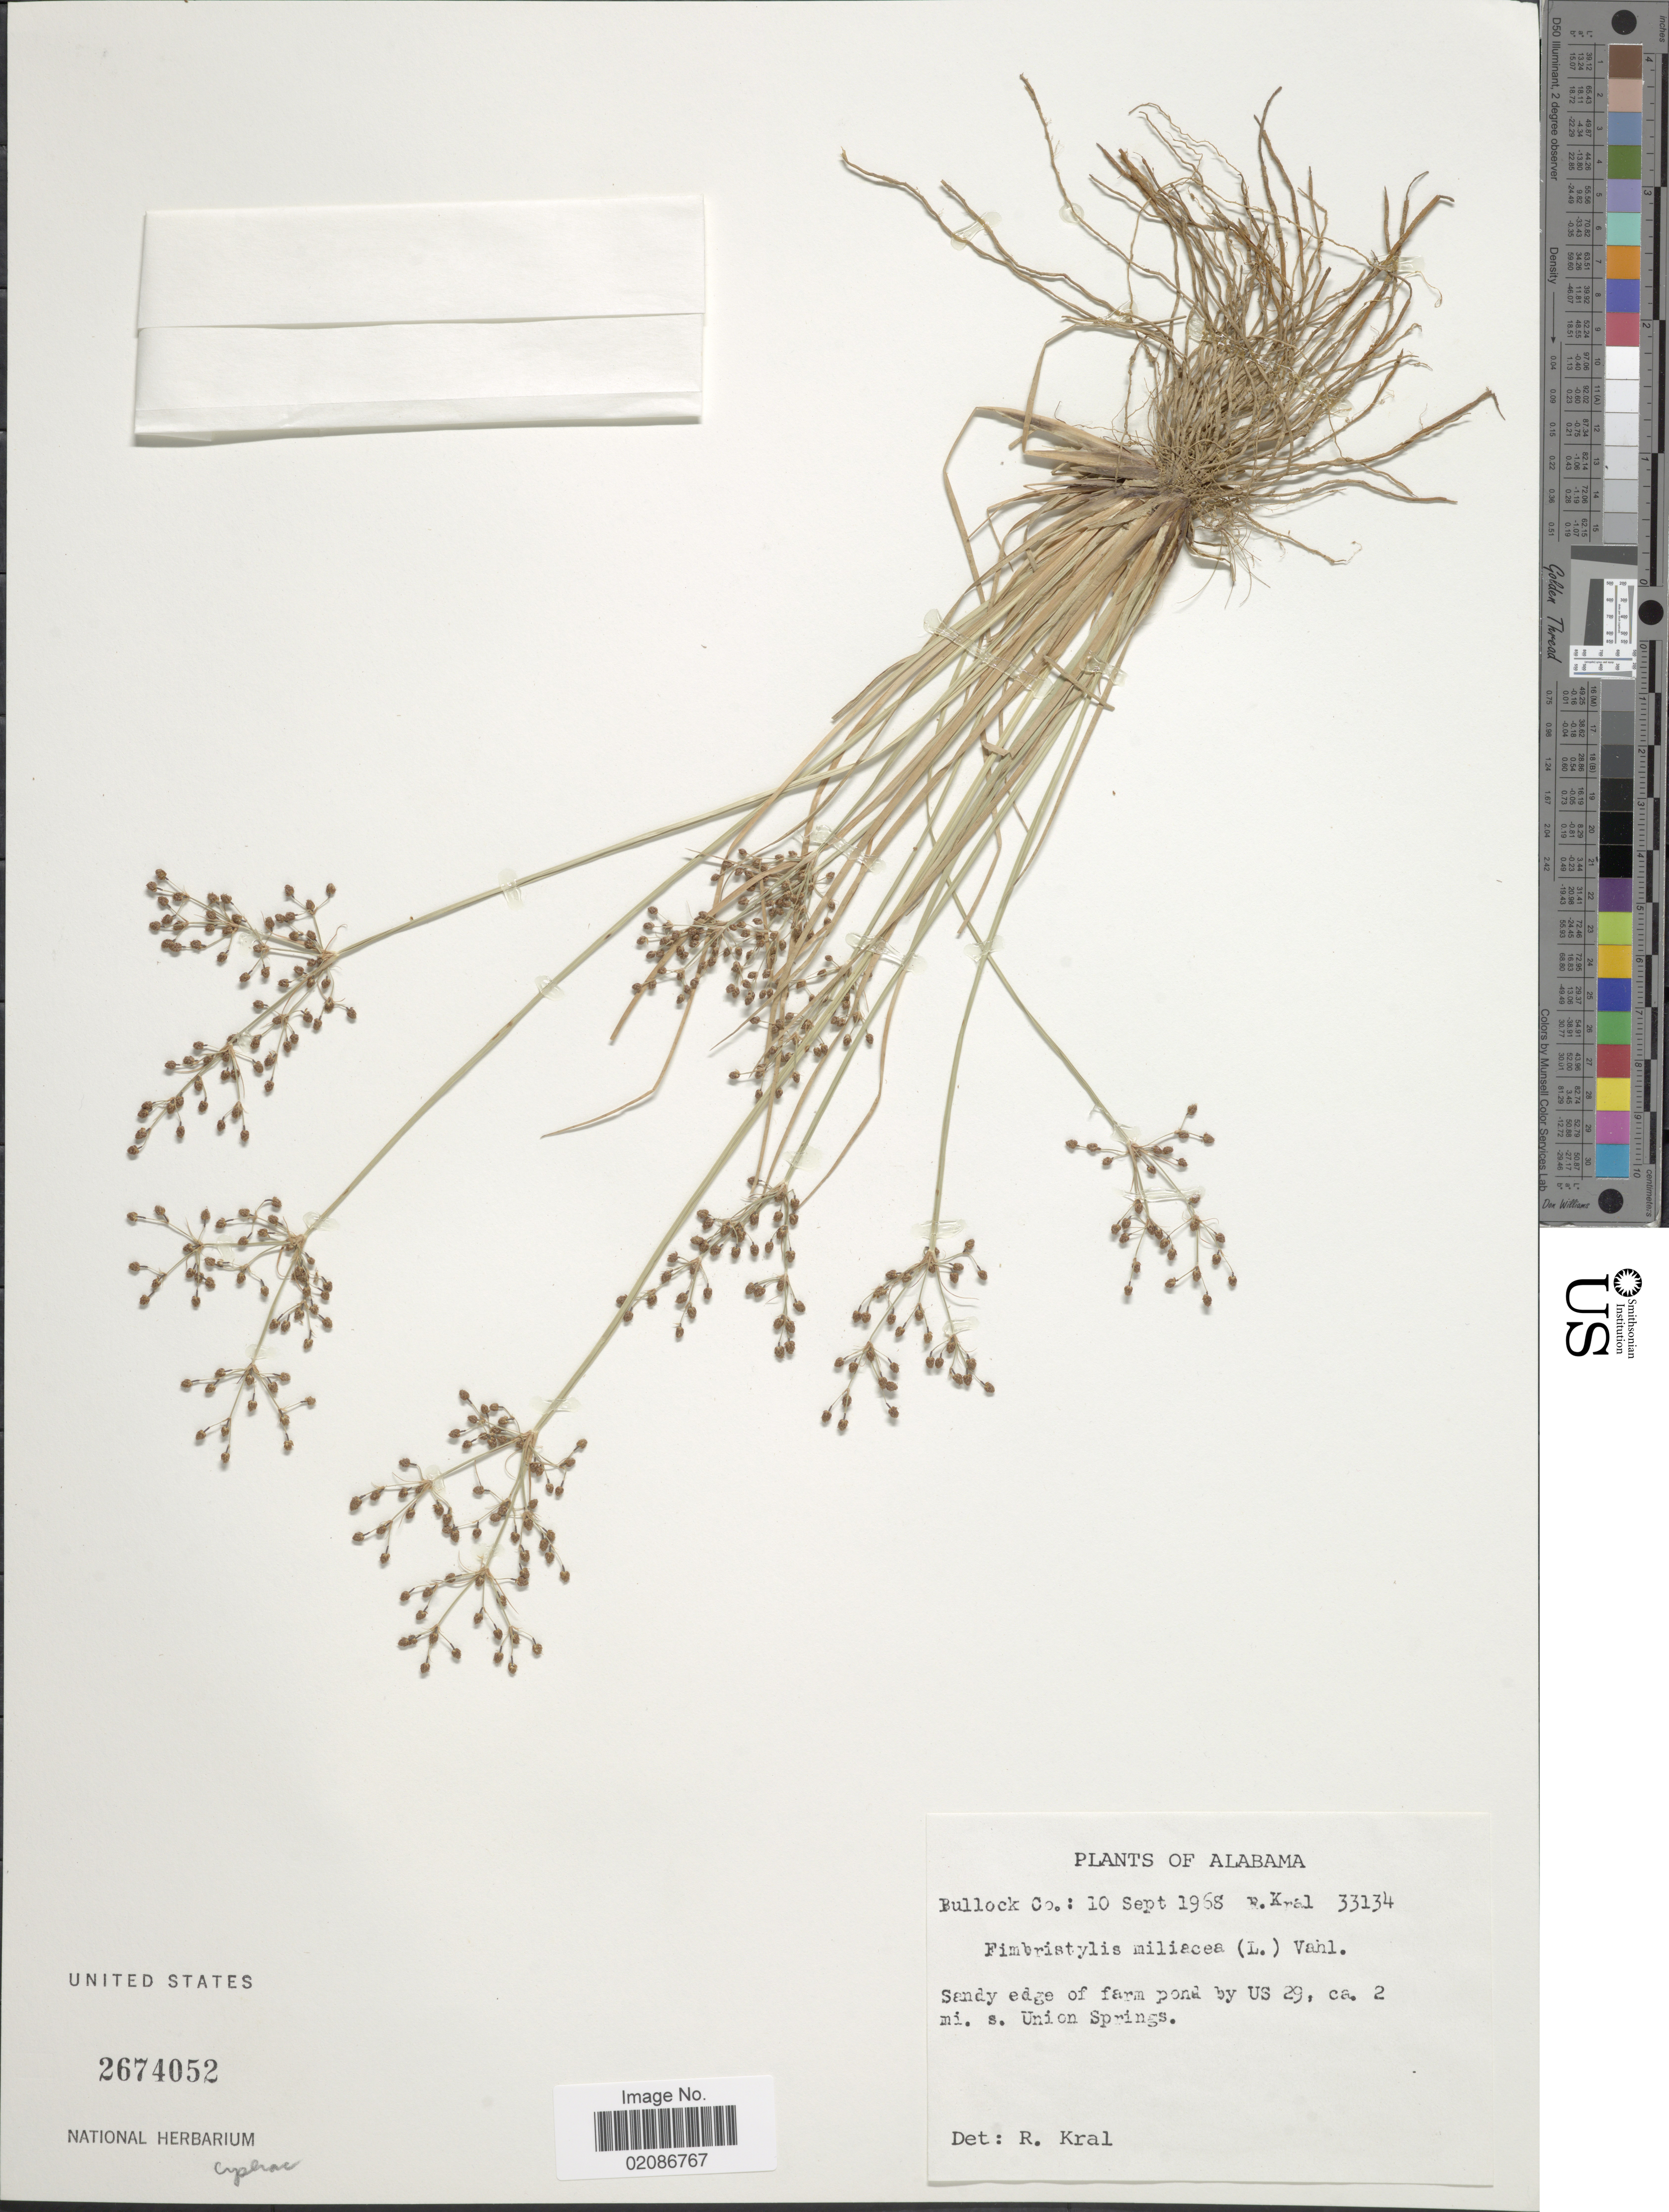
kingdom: Plantae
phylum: Tracheophyta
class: Liliopsida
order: Poales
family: Cyperaceae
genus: Fimbristylis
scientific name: Fimbristylis littoralis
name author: Gaudich.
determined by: Strong, M. T., (US), Smithsonian Institution - National Museum of Natural History (UNITED STATES)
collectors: R. Kral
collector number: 33134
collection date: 1968-09-10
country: United States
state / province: Alabama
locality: Bullock Co.: Sandy edge of farm pond by US 29, ca. 2 mi. s. Union Springs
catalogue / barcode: US 2674052